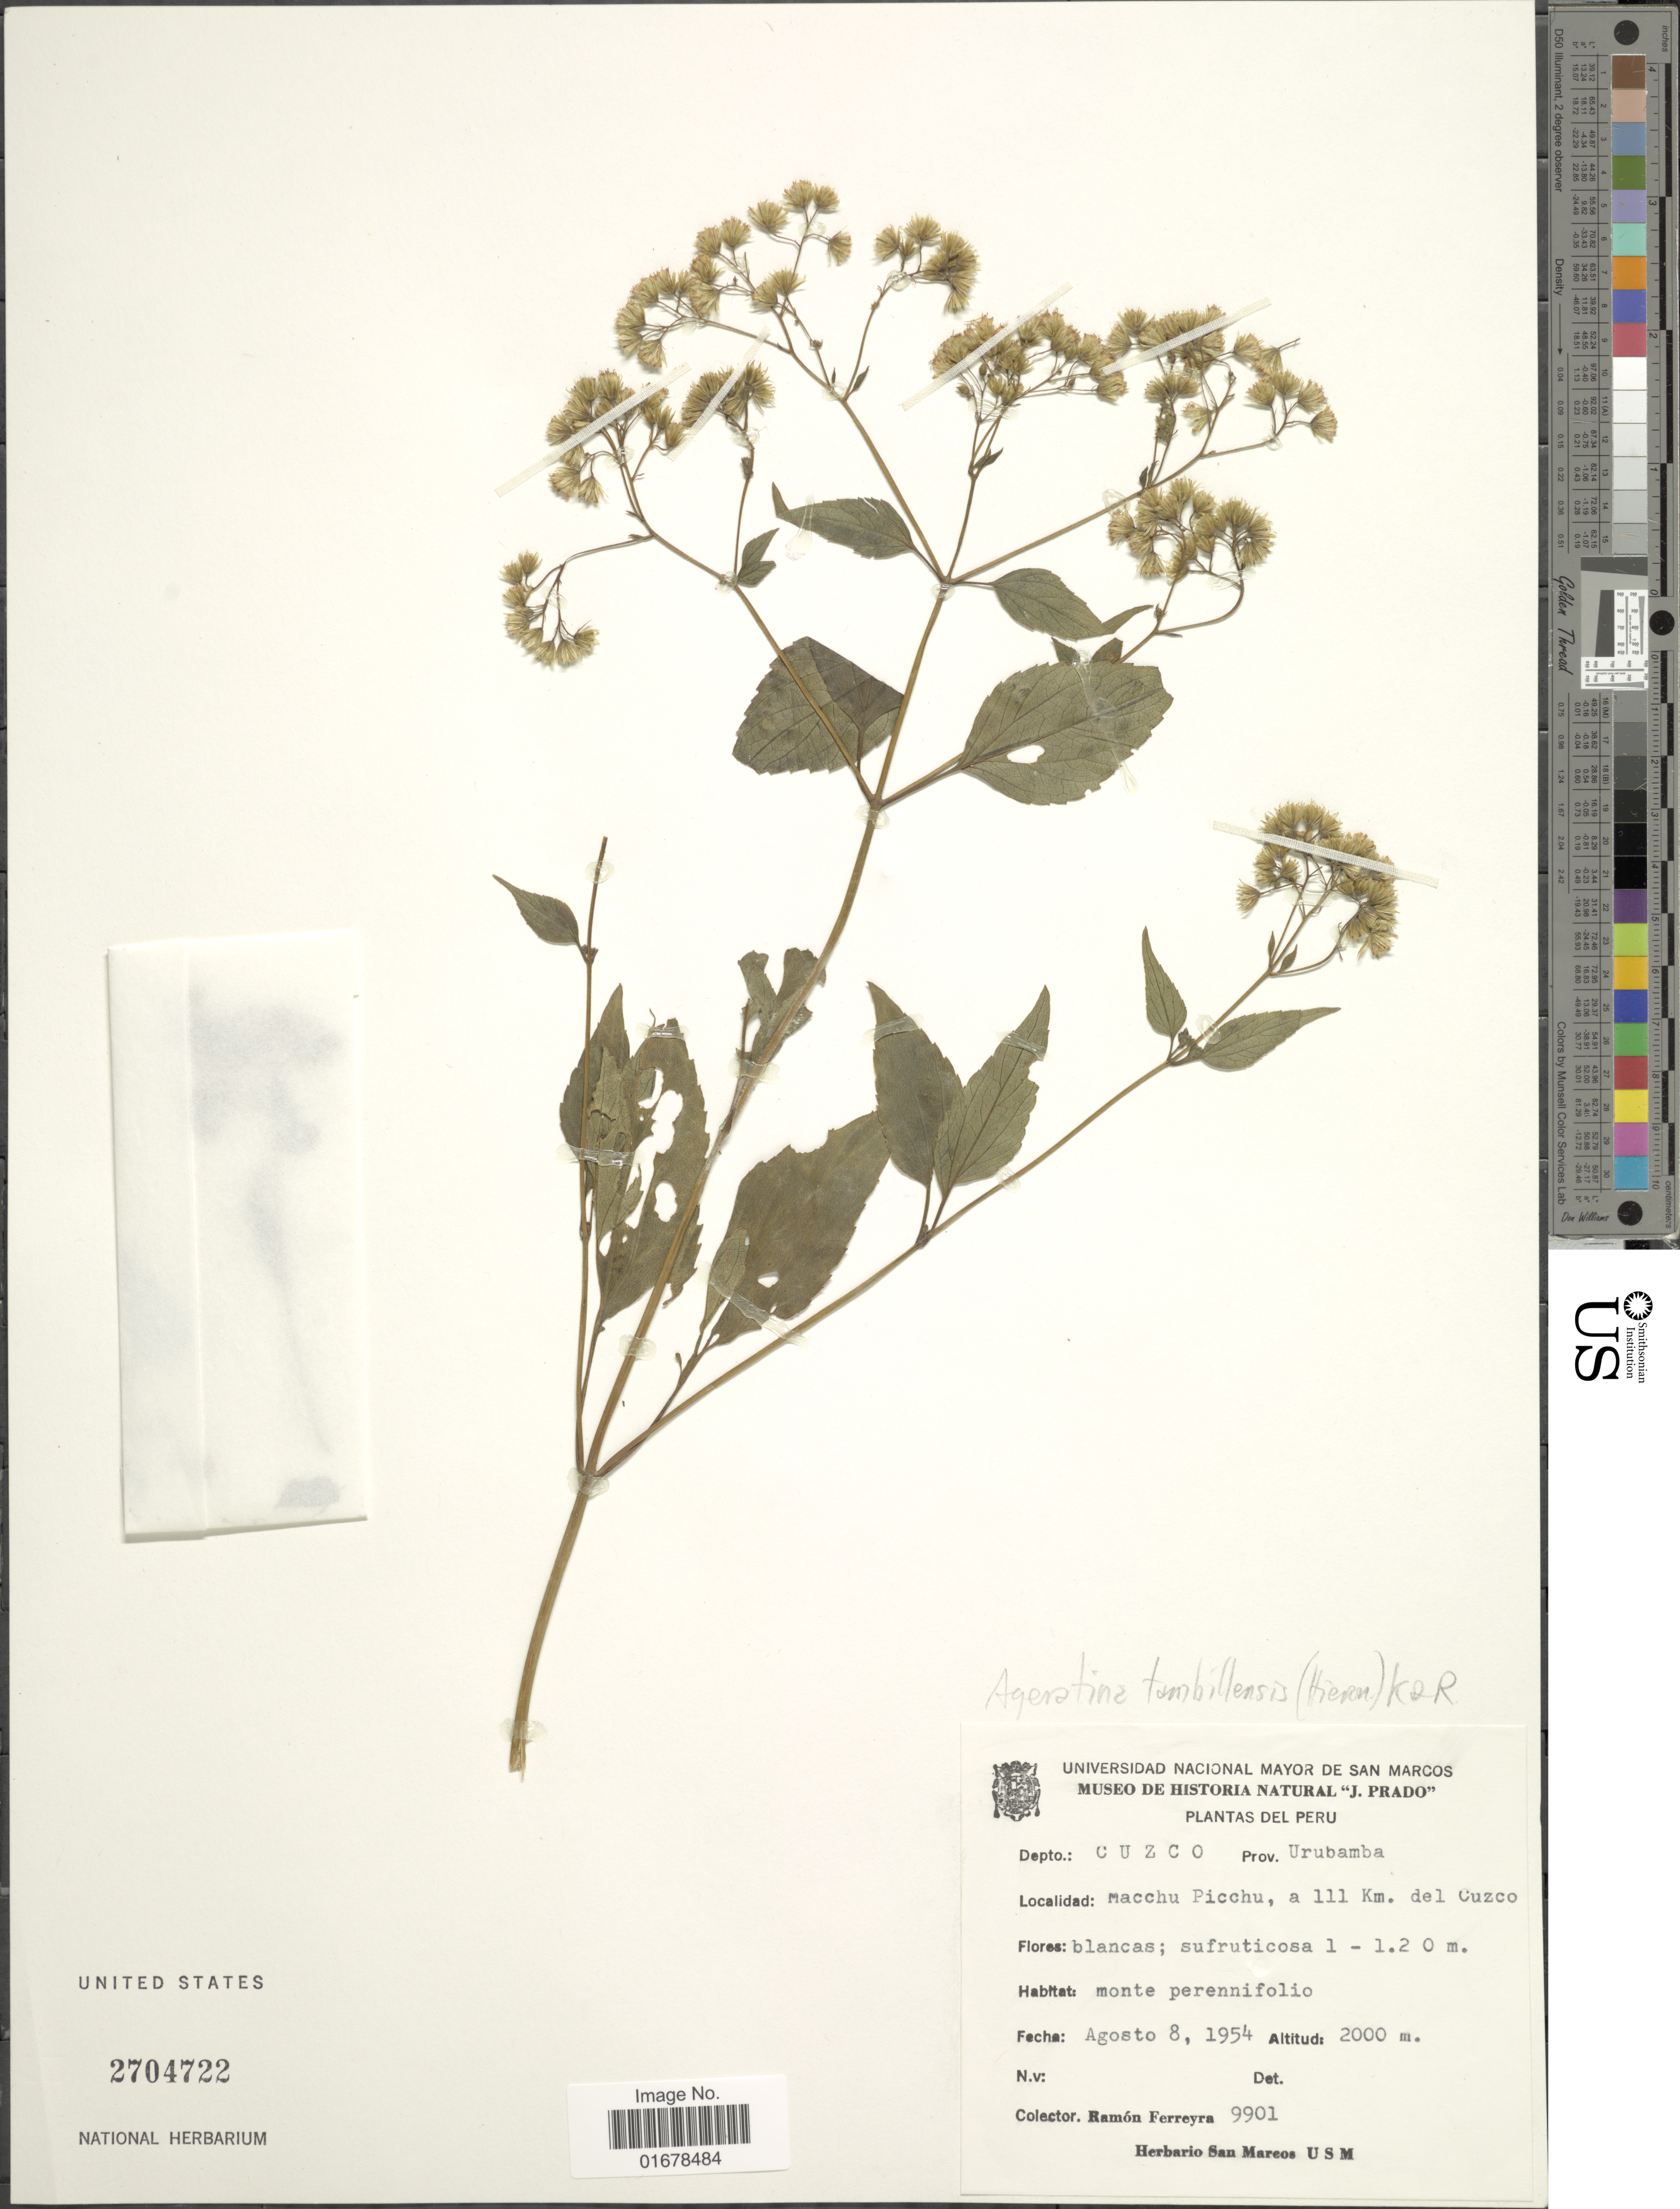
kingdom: Plantae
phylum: Tracheophyta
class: Magnoliopsida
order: Asterales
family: Asteraceae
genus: Ageratina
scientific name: Ageratina tambillensis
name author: (Hieron.) R.M. King & H. Rob.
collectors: R. A. Ferreyra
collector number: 9901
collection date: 1954-08-08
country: Peru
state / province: Cusco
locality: Depto. Cuzco, Prov. Urubamba, Machu Picchu, a 111 Km. del Cuzco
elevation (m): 2000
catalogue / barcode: US 2704722